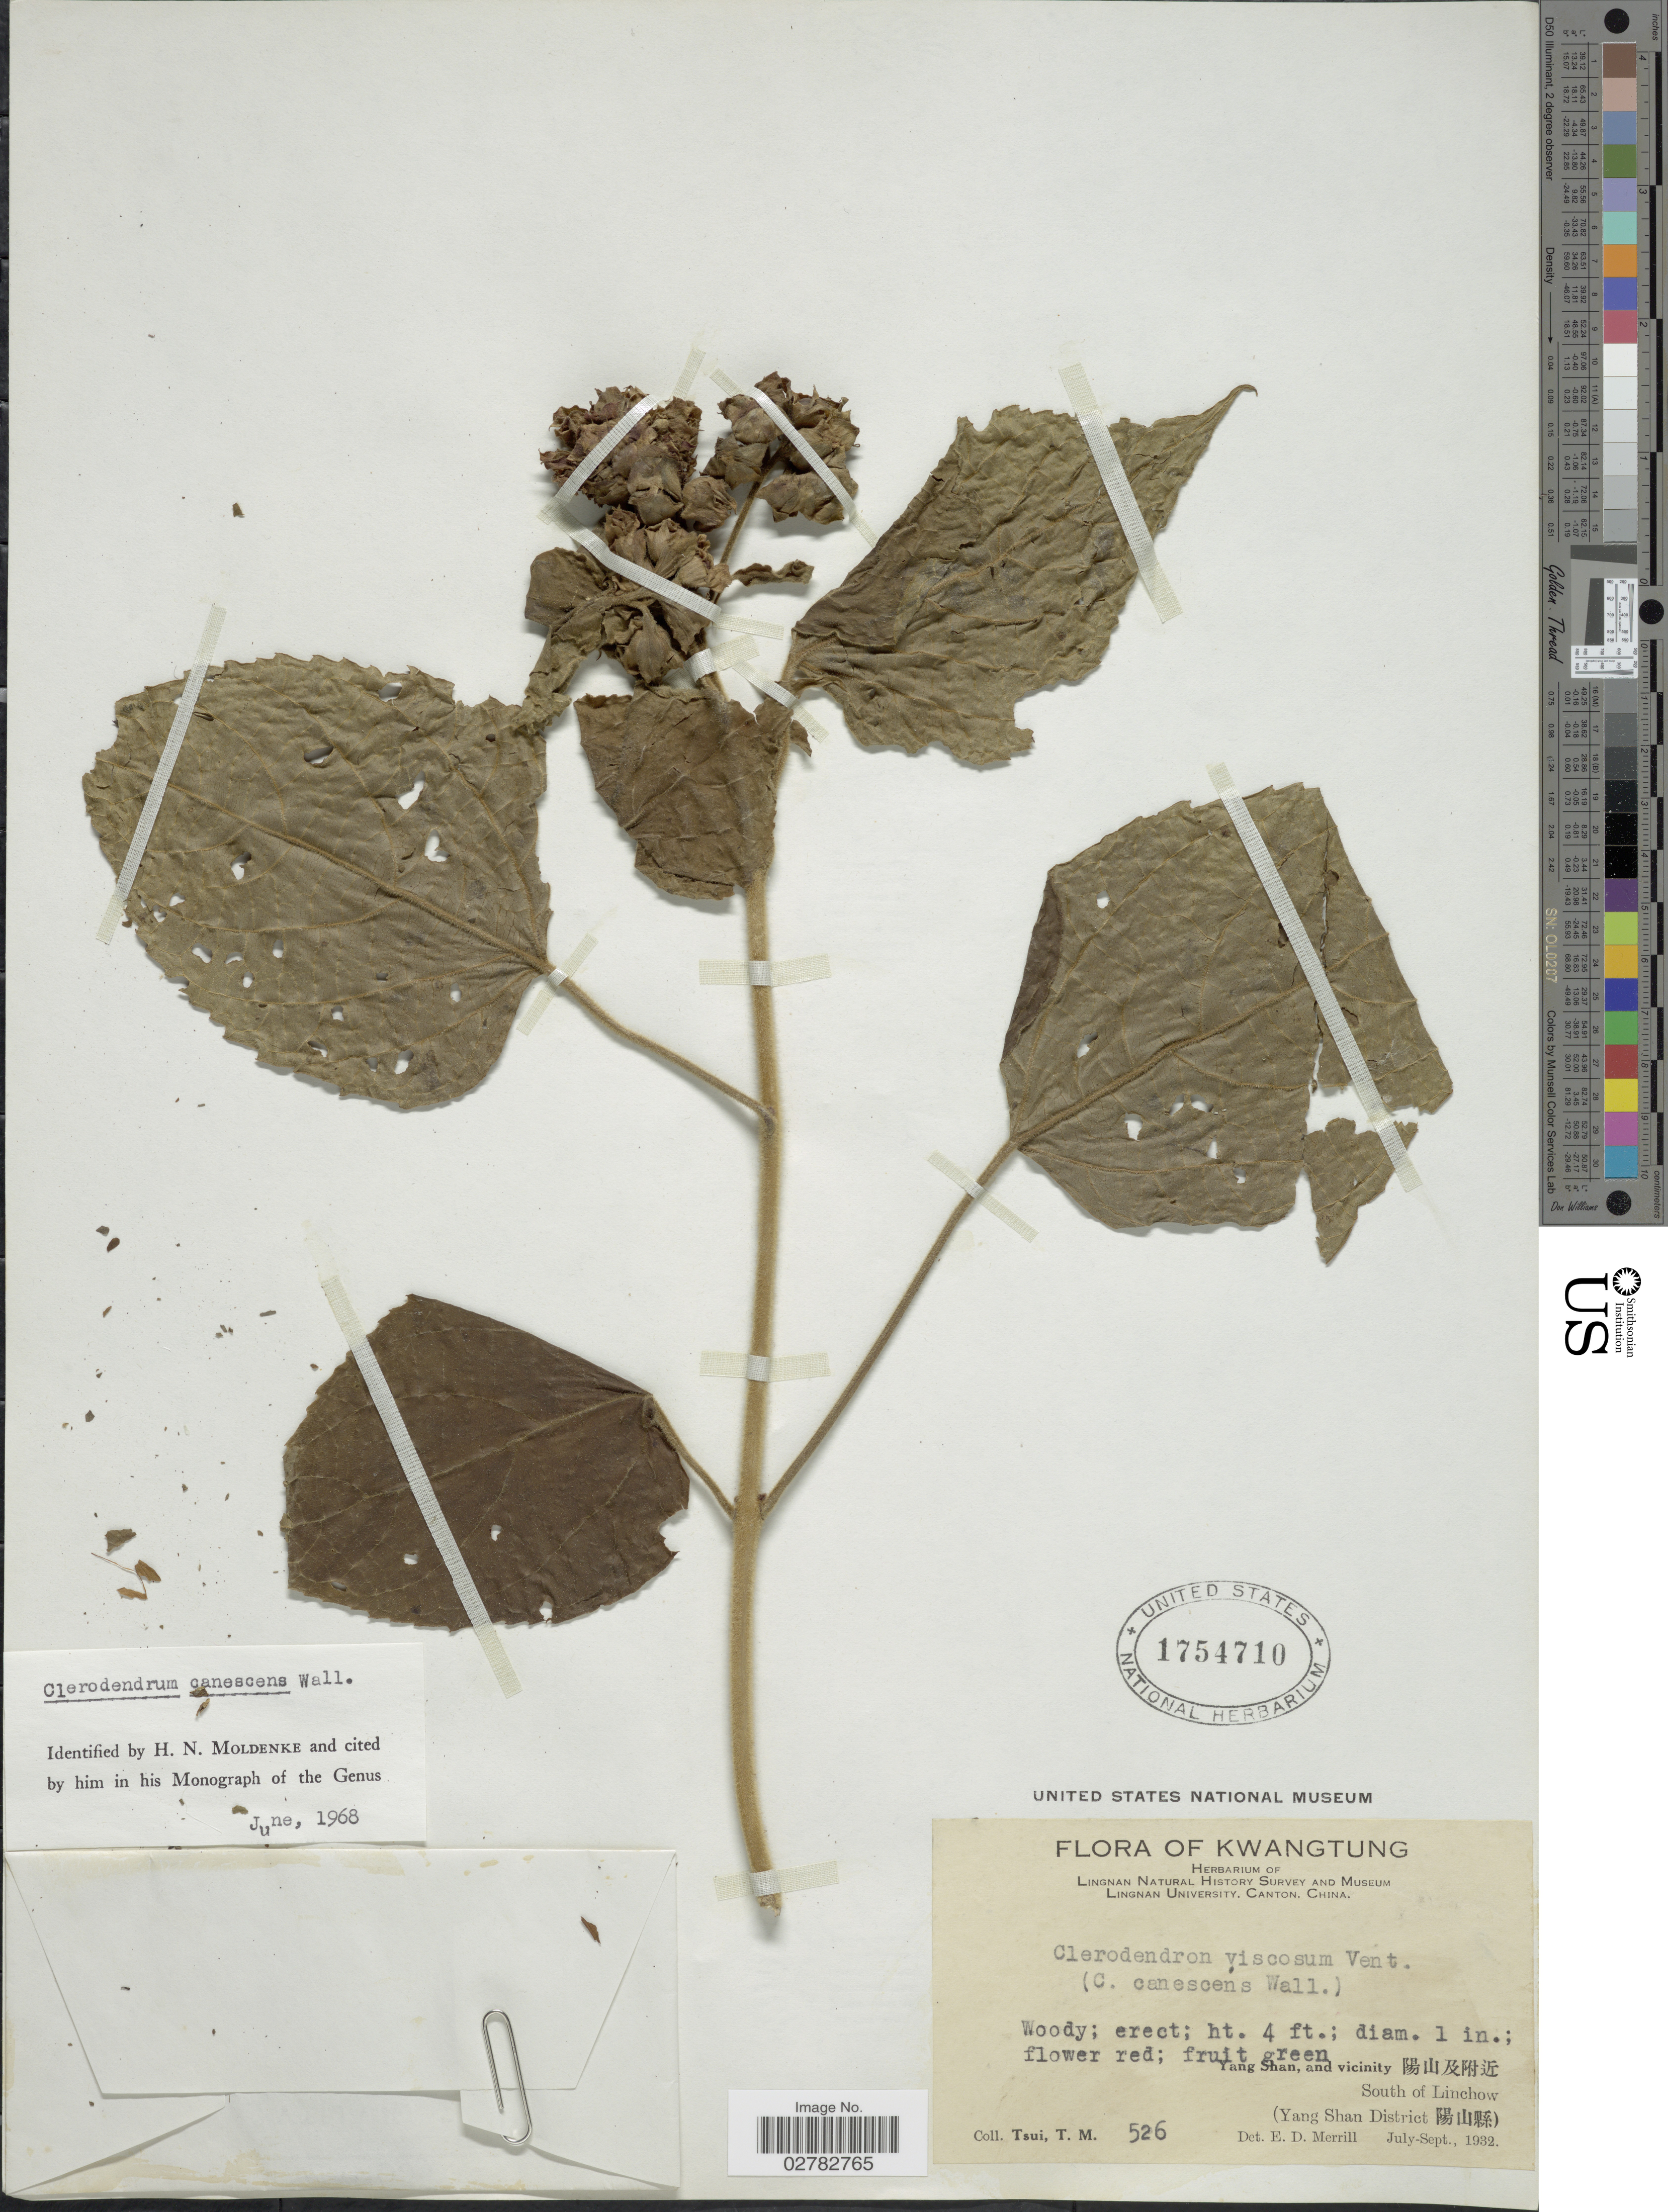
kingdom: Plantae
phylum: Tracheophyta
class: Magnoliopsida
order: Lamiales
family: Lamiaceae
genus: Clerodendrum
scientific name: Clerodendrum canescens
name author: Wall. ex Walp.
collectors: T. Tsui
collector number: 526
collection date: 1932-07/1932-09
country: China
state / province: Guangdong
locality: Kwangtung. Yang Shan, and vicinity X. South of Linchow. (Yang Shan District X).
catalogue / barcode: US 1754710